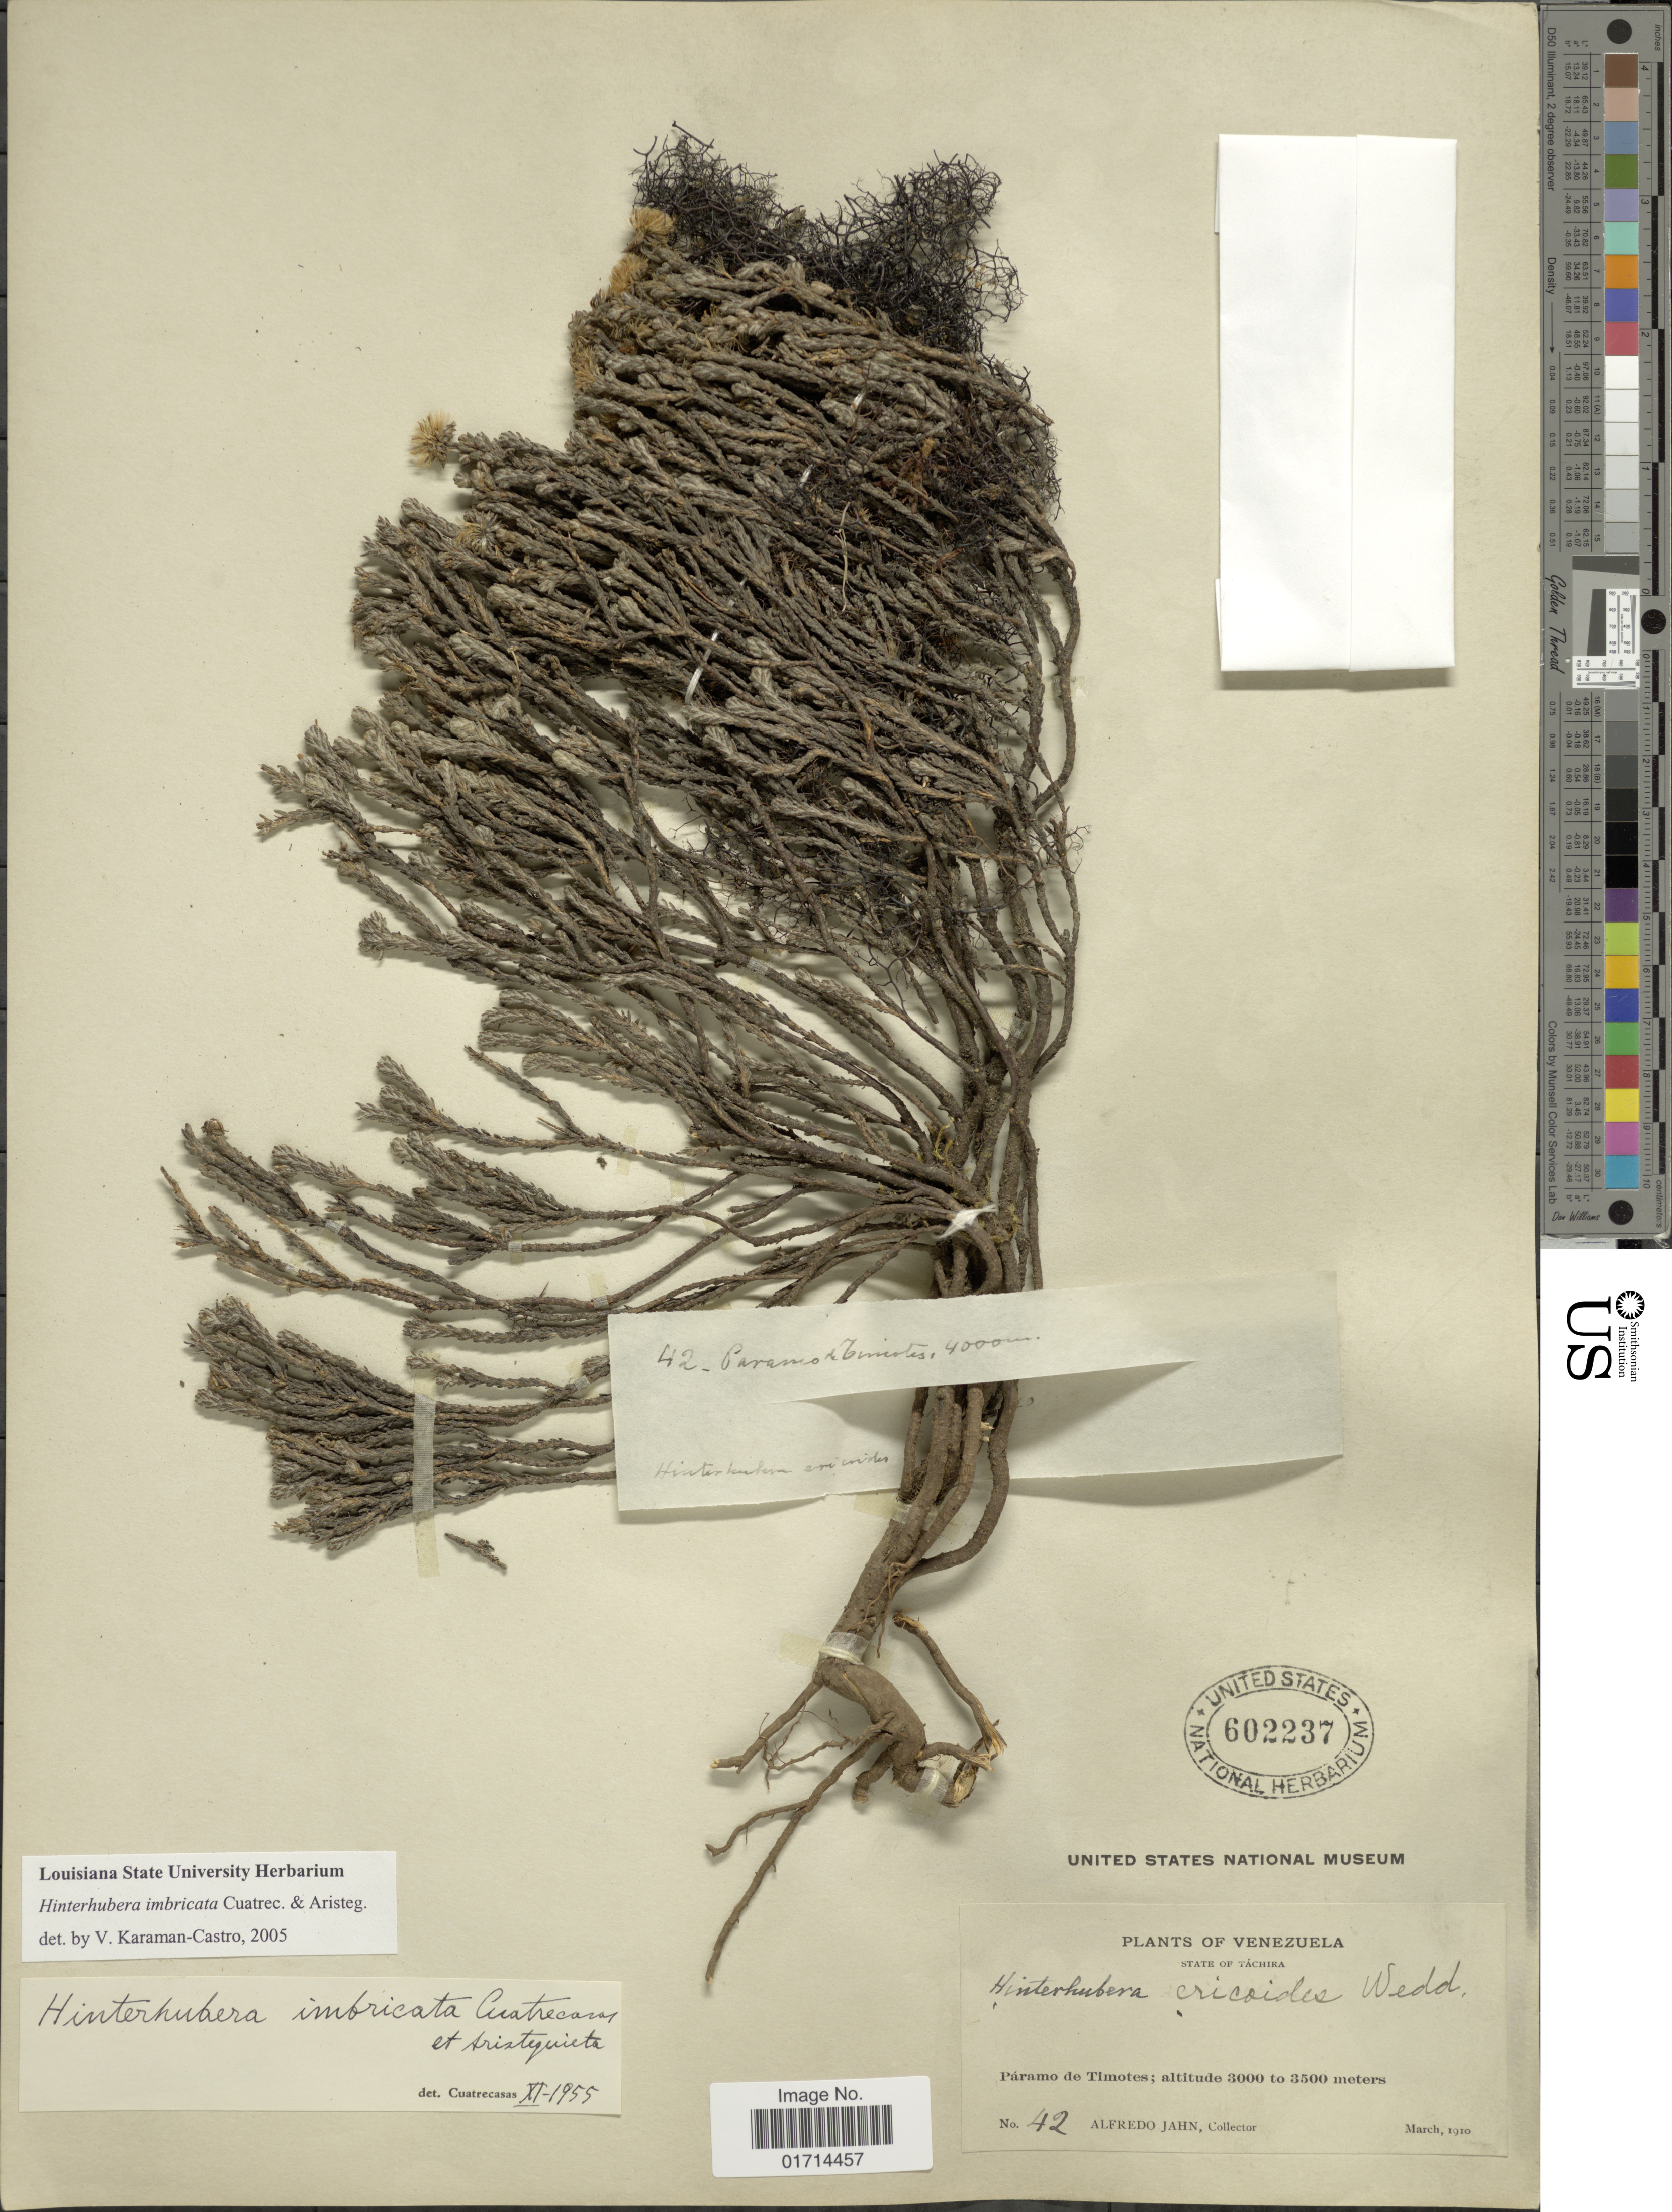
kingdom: Plantae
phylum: Tracheophyta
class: Magnoliopsida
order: Asterales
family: Asteraceae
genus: Hinterhubera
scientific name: Hinterhubera imbricata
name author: Cuatrec. & Aristeg.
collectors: A. Jahn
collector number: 42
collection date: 1910-03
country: Venezuela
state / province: Tachira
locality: State of Tachira, Paramo de Timotes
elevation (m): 3000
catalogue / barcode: US 602237